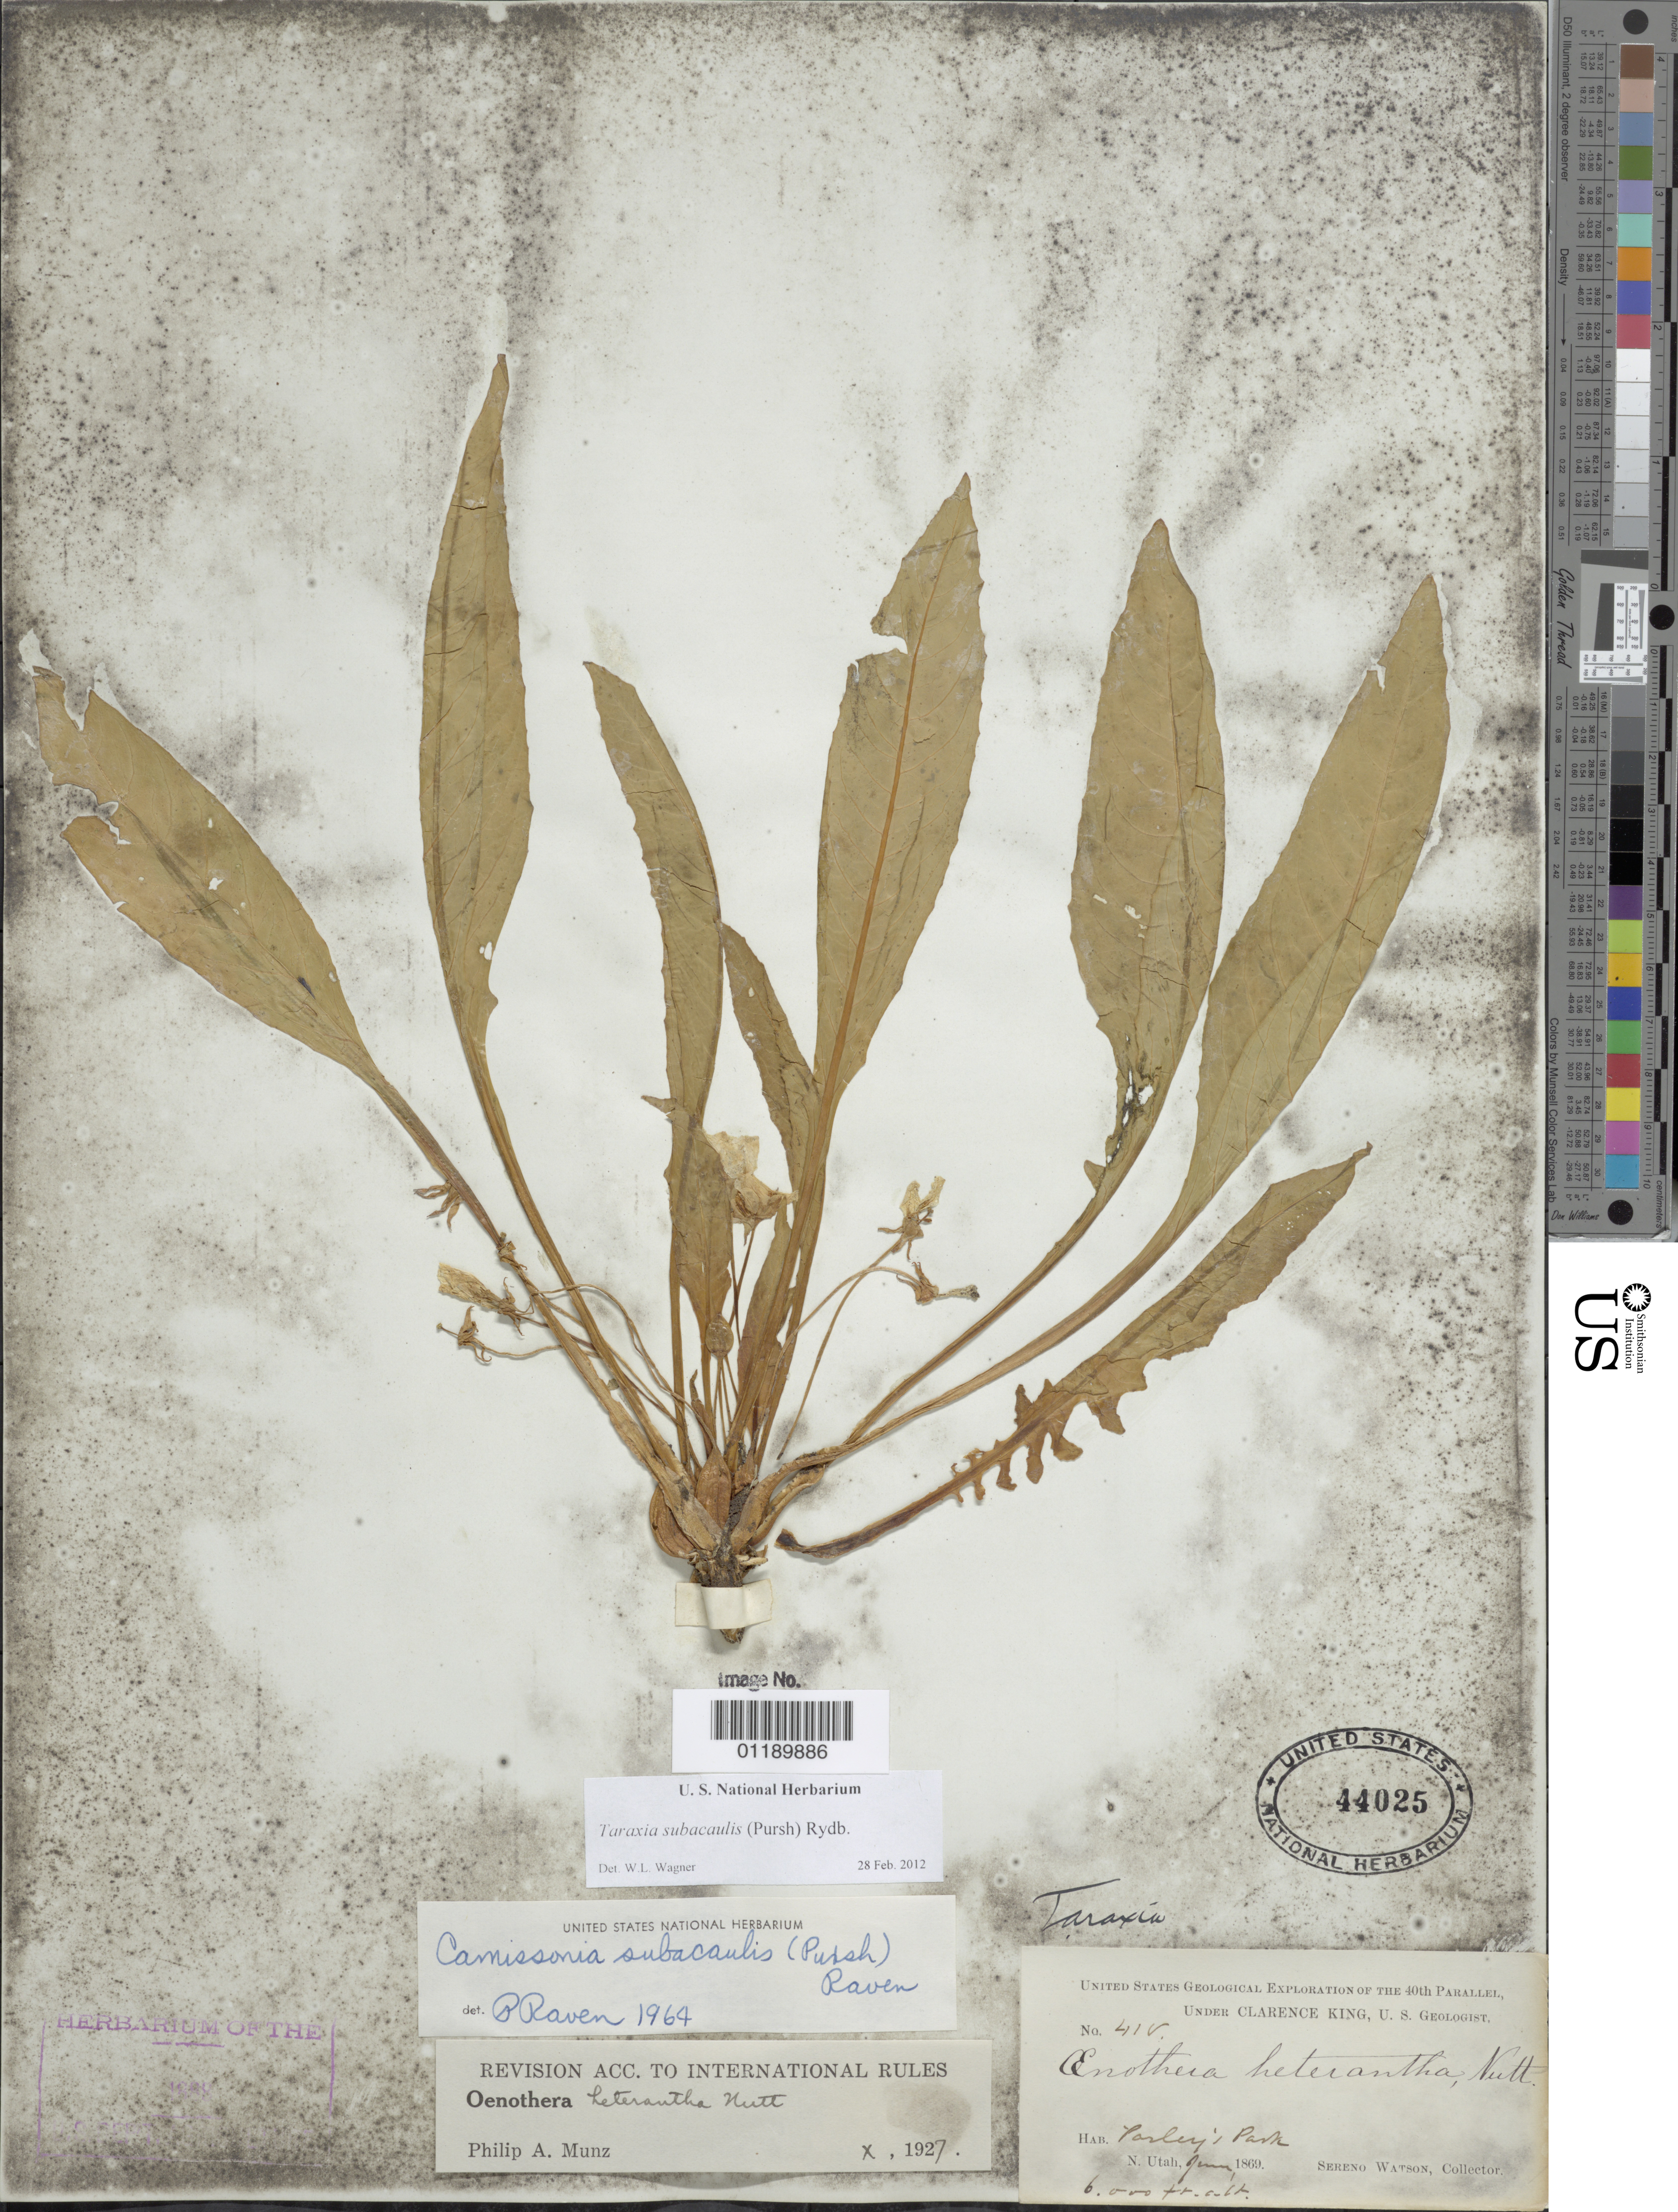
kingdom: Plantae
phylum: Tracheophyta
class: Magnoliopsida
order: Myrtales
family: Onagraceae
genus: Taraxia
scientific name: Taraxia subacaulis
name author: (Pursh) Rydb.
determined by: Wagner, W. L., (BOT), Smithsonian Institution - National Museum of Natural History (UNITED STATES)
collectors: S. Watson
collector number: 418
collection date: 1869-06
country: United States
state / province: Utah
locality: Parley's Park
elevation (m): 1829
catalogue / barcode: US 44025